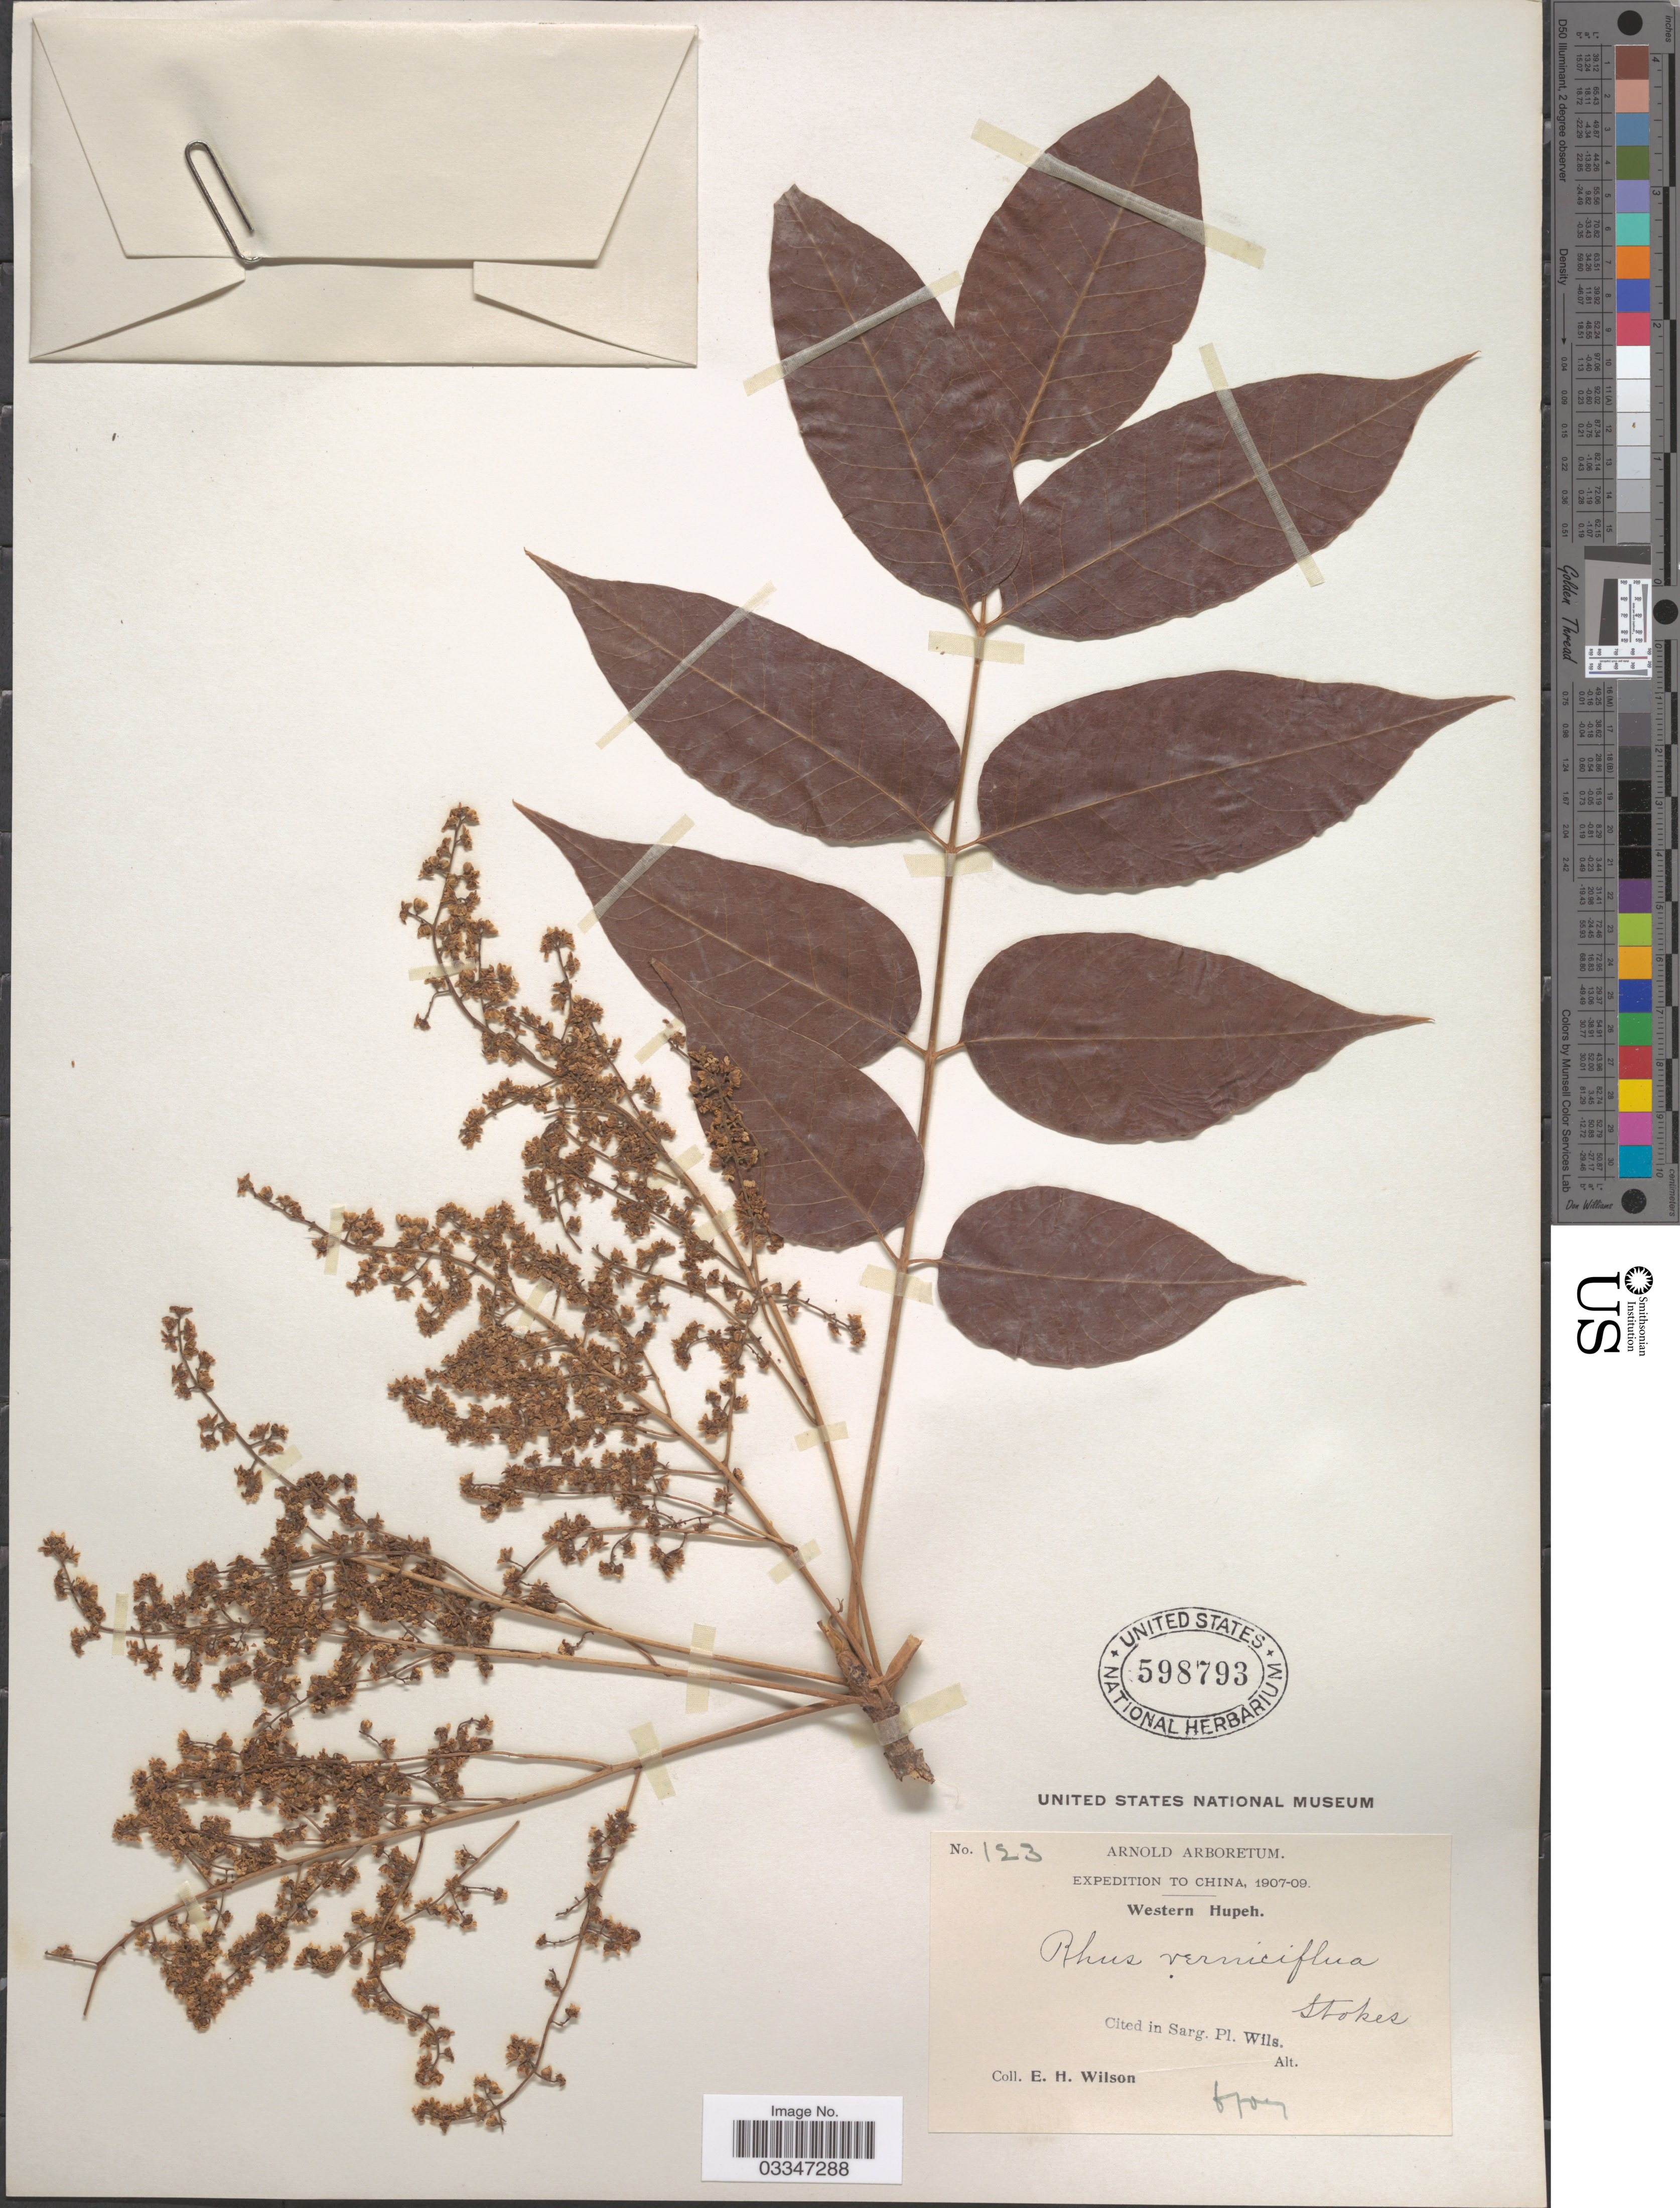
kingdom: Plantae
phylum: Tracheophyta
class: Magnoliopsida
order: Sapindales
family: Anacardiaceae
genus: Rhus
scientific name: Rhus verniciflua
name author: Stokes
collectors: E. Wilson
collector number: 123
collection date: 1907-06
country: China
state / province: Hubei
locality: Western Hupeh.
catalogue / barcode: US 598793